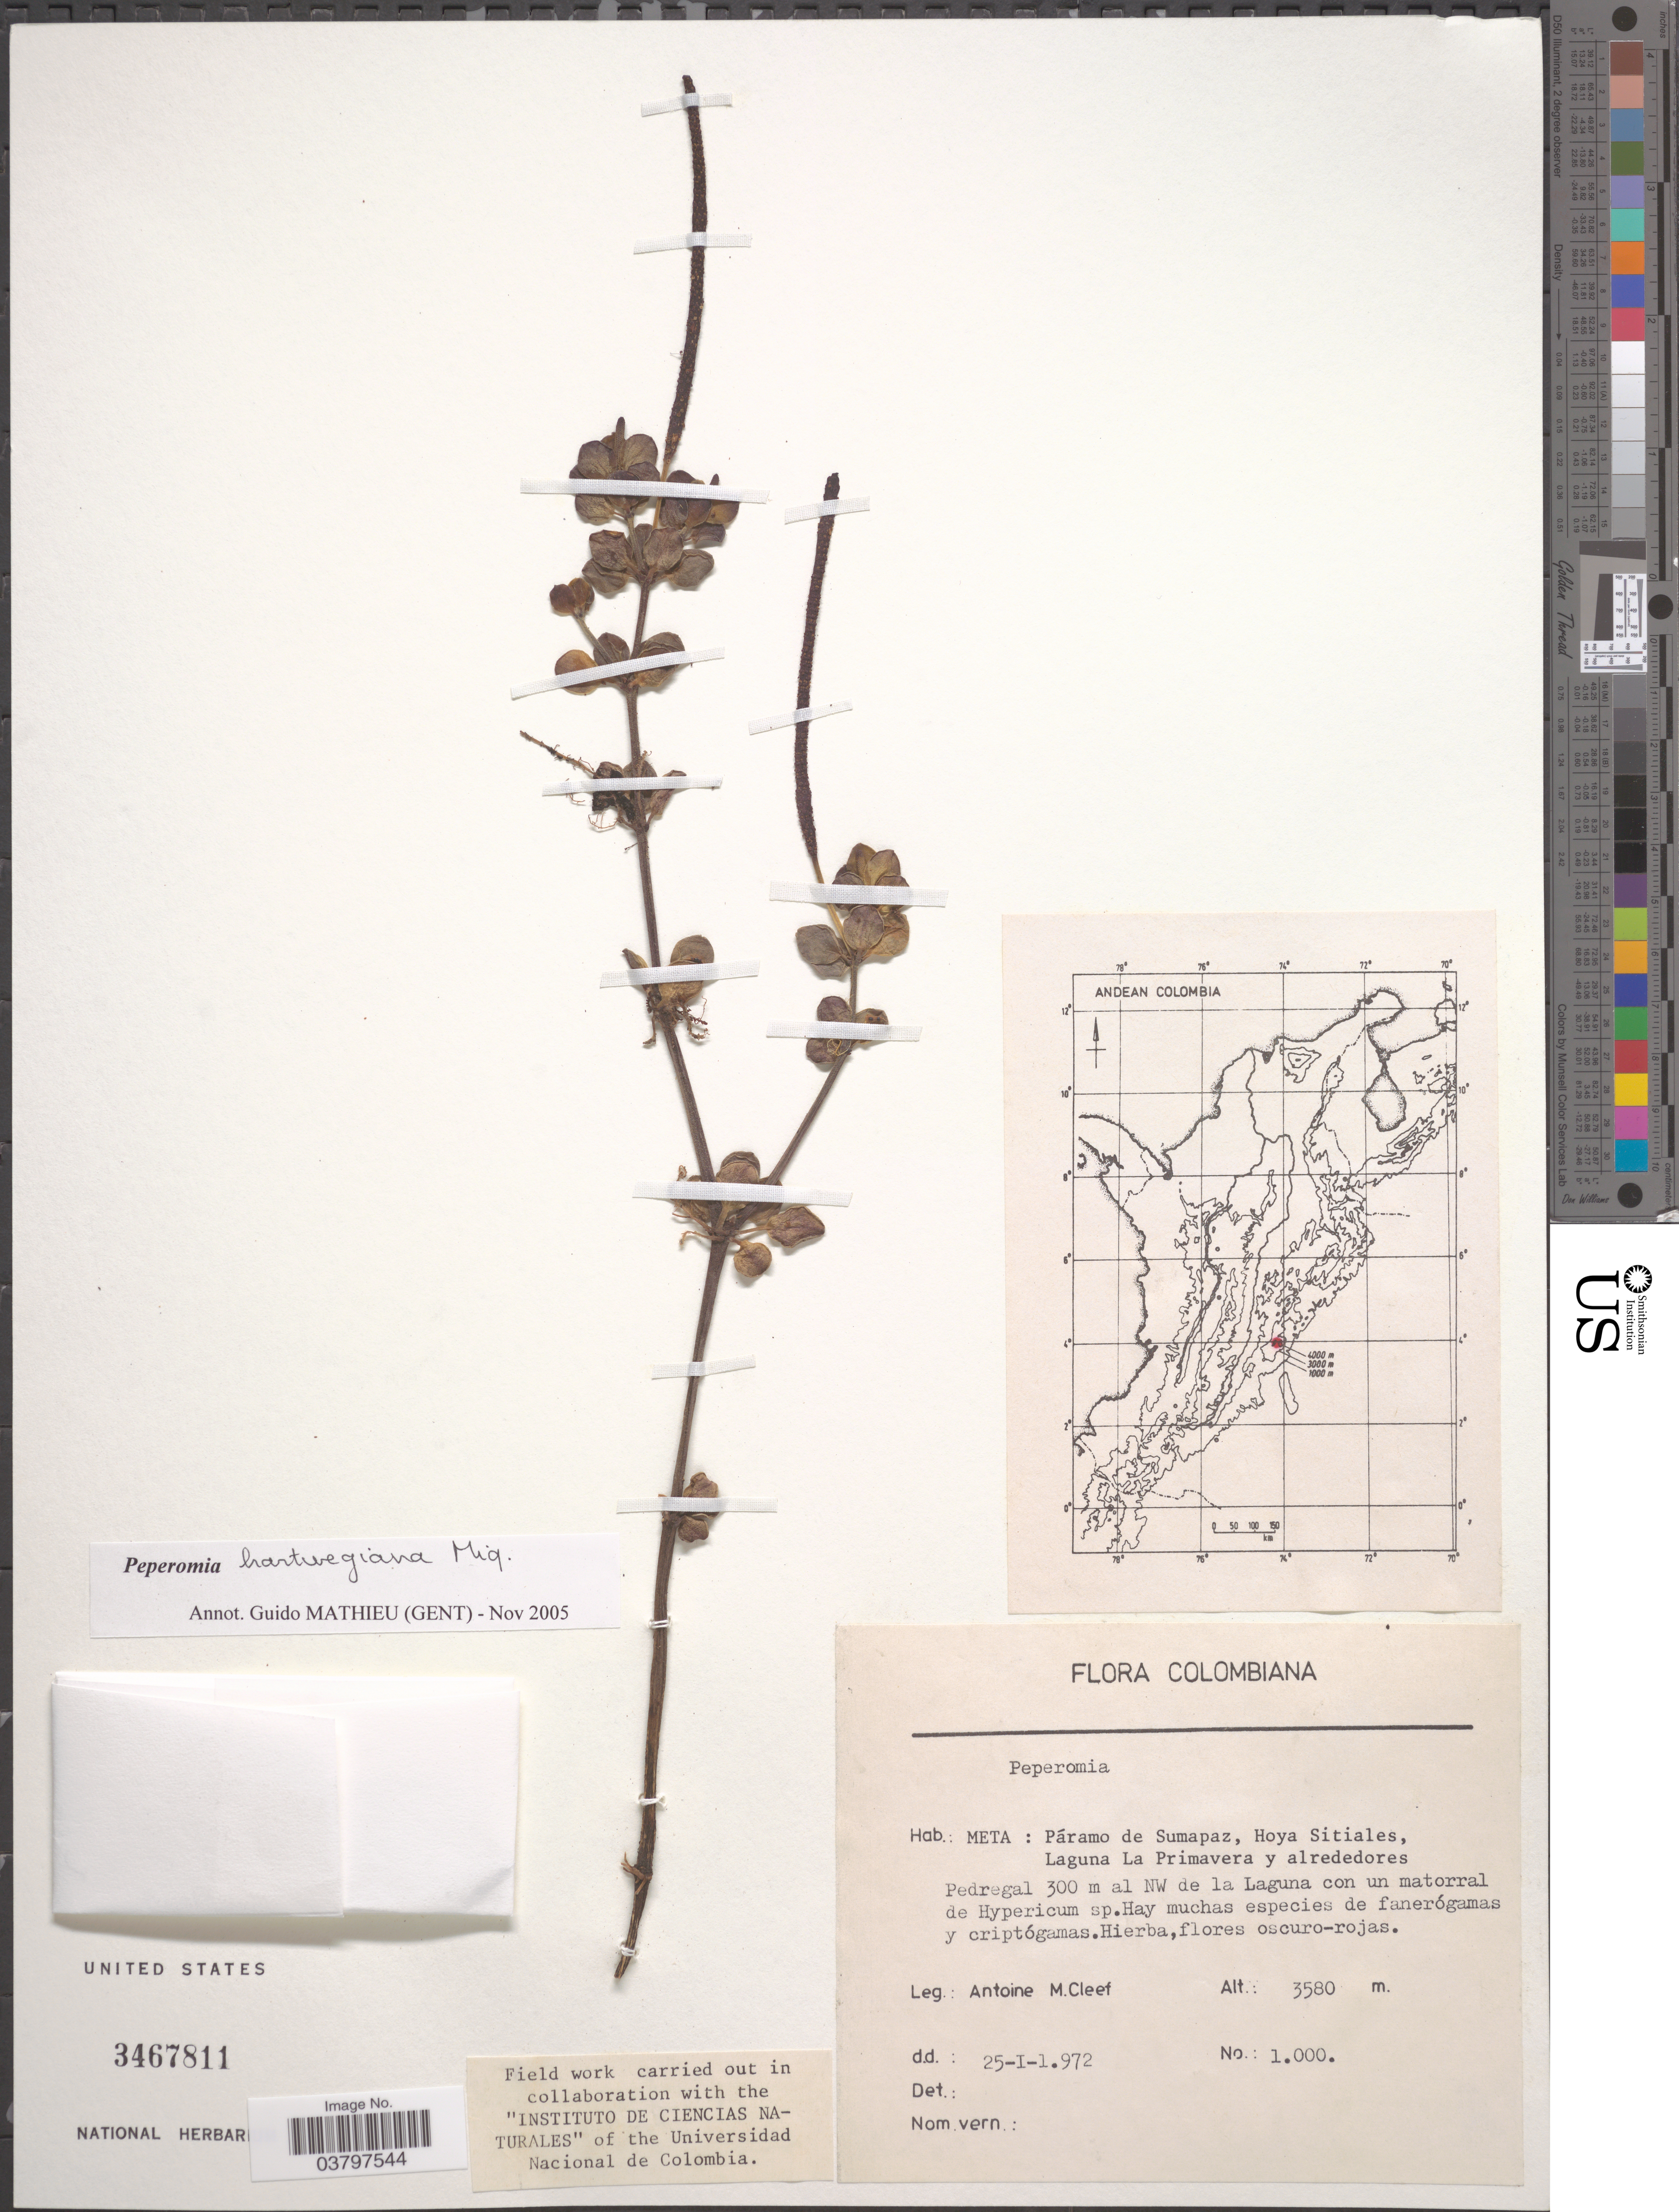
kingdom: Plantae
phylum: Tracheophyta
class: Magnoliopsida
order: Piperales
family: Piperaceae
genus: Peperomia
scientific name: Peperomia hartwegiana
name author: Miq.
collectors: A. M. Cleef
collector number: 1000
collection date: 1972-01-25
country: Colombia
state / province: Meta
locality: Páramo de Sumapaz, Hoya Sitiales, Laguna La Primavera y alrededores. Pedregal 300 m al NW de la Laguna.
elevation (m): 3580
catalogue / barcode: US 3467811